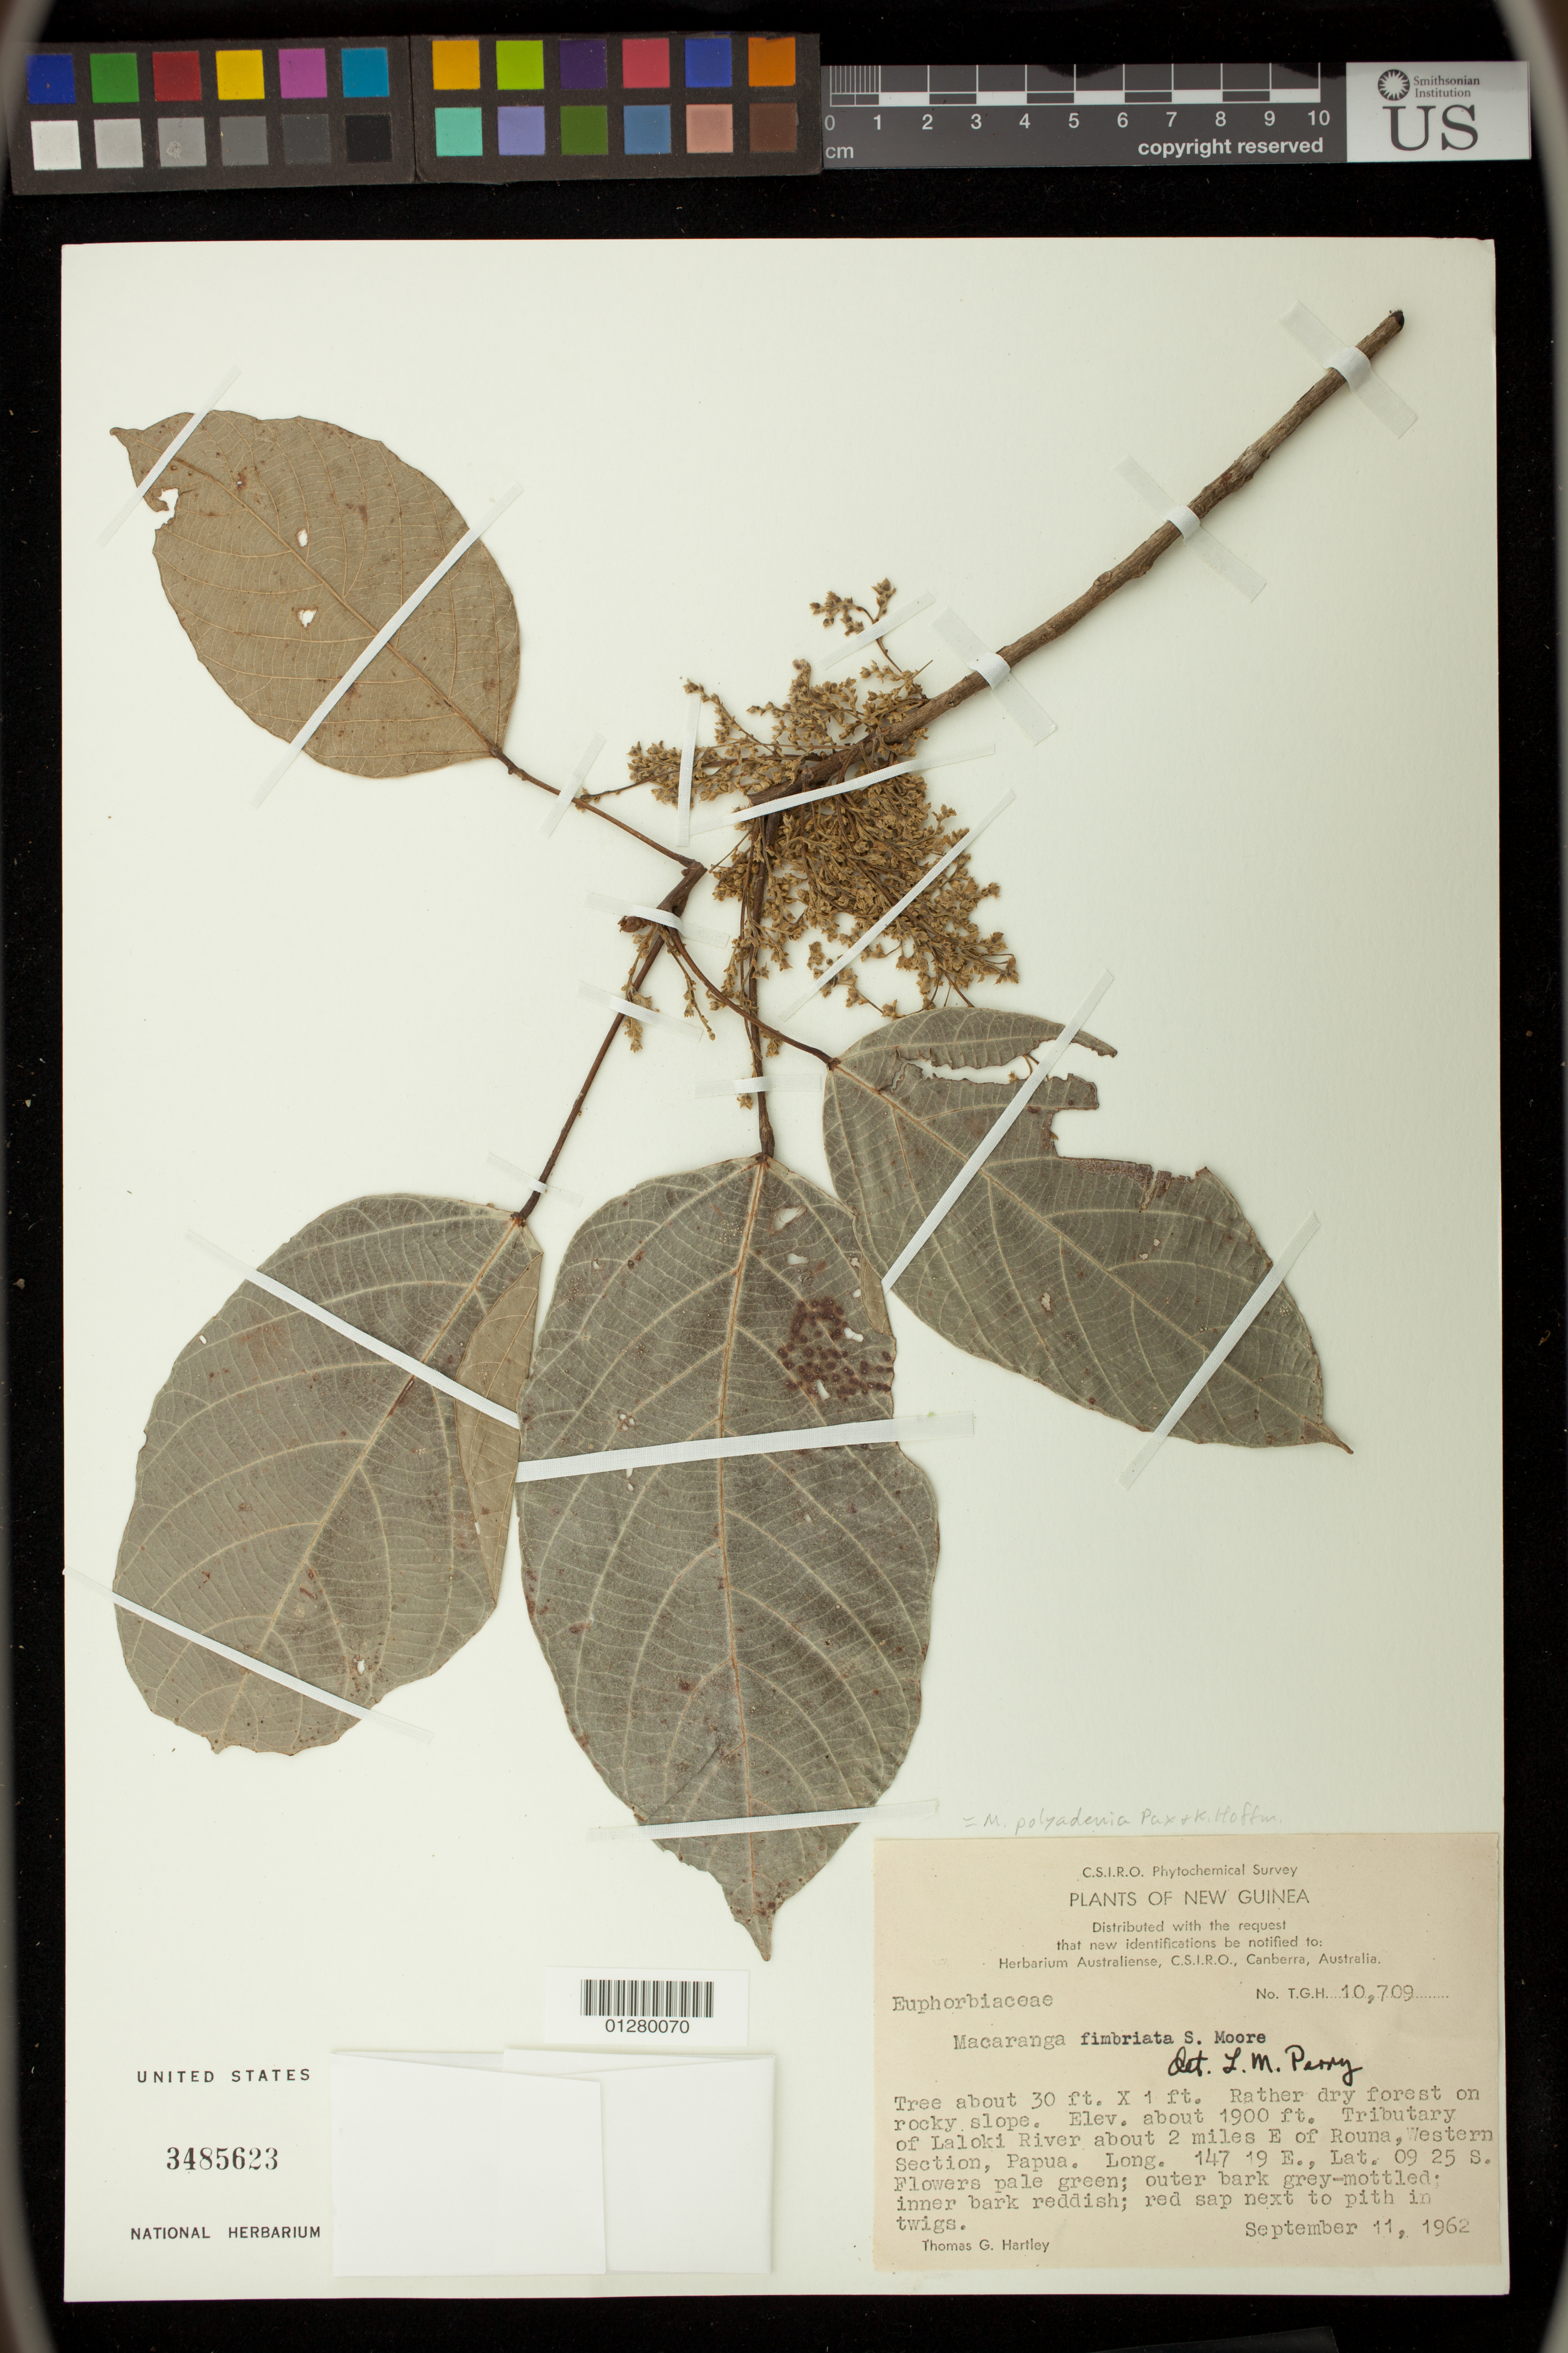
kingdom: Plantae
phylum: Tracheophyta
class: Magnoliopsida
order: Malpighiales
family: Euphorbiaceae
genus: Macaranga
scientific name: Macaranga polyadenia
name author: Pax & K. Hoffm.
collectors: T. G. Hartley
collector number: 10709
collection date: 1962-09-11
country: Papua New Guinea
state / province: Western Highlands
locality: Tributary of Loloki River about 2 miles E of Rouna, Western Section, Papua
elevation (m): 579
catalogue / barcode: US 3485623